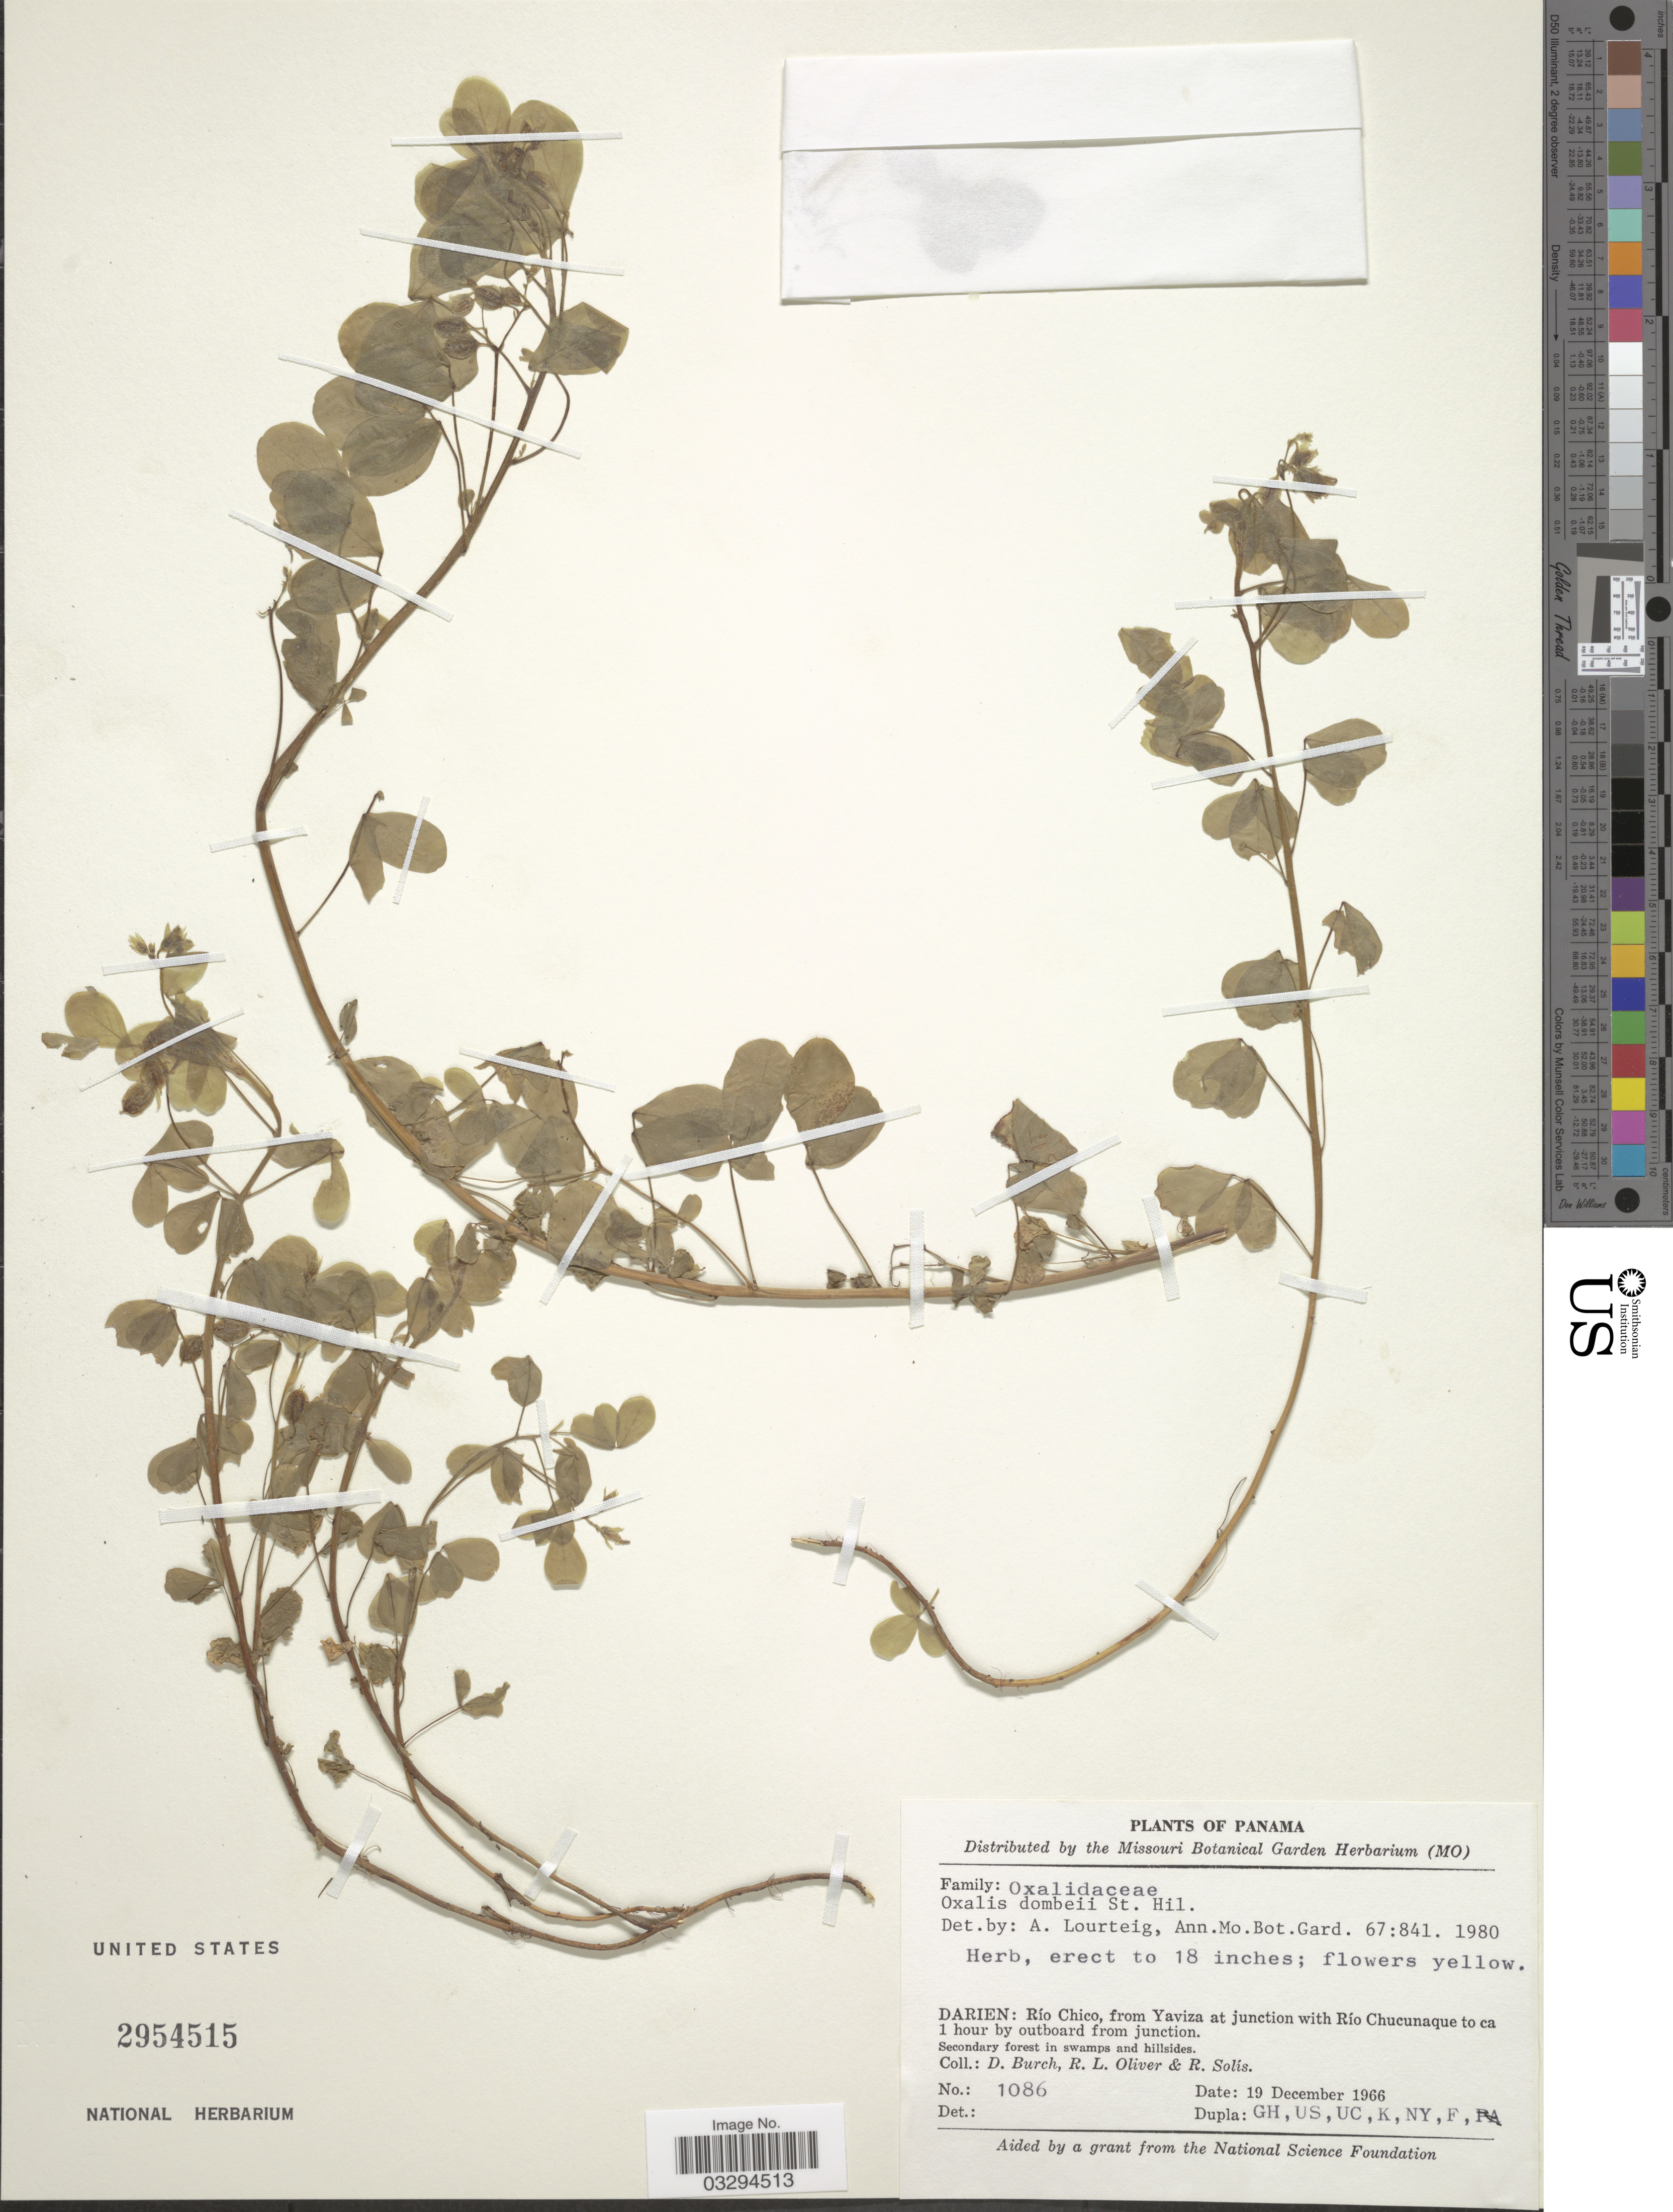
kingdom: Plantae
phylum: Tracheophyta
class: Magnoliopsida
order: Oxalidales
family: Oxalidaceae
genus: Oxalis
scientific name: Oxalis dombeyi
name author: A. St.-Hil.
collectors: D. Burch, R. Oliver & R. Solis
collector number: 1086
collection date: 1966-12-19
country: Panama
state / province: Darién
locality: Río Chico, from Yaviza at junction with Río Chucunaque to ca 1 hour by outboard from junction.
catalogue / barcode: US 2954515